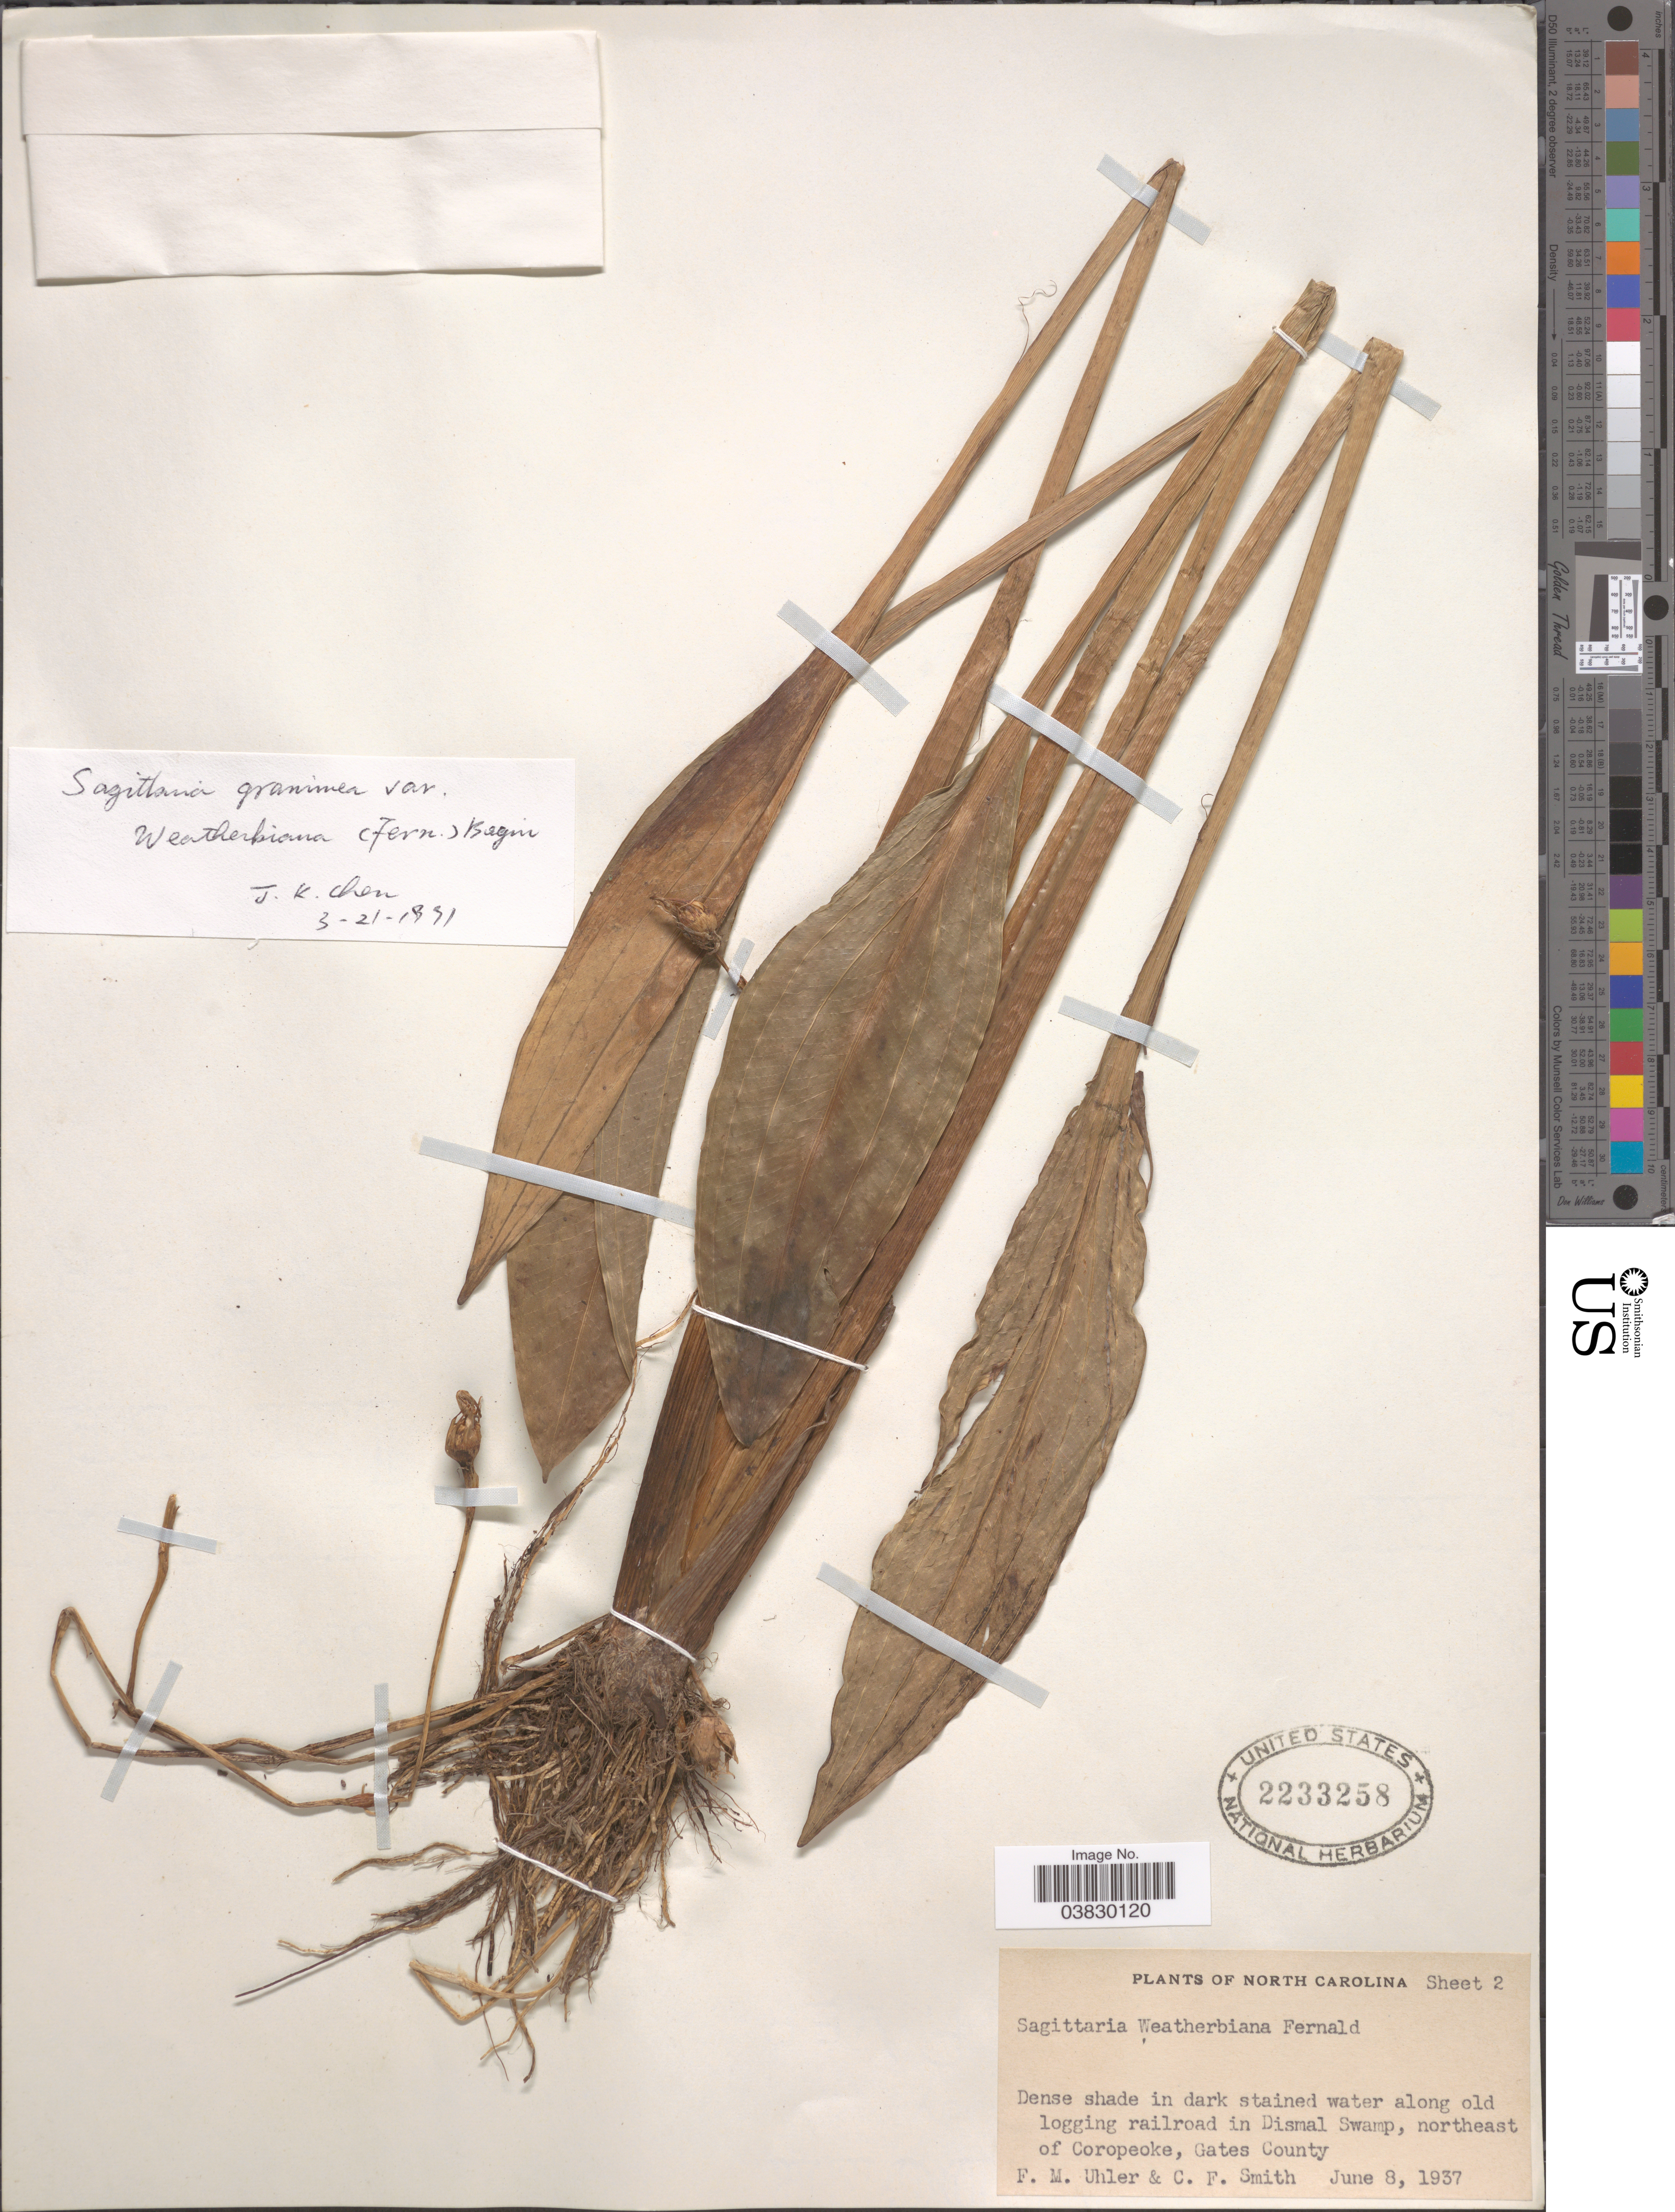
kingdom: Plantae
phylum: Tracheophyta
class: Liliopsida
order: Alismatales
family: Alismataceae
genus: Sagittaria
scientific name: Sagittaria graminea var. weatherbiana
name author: (Fernald) Bogin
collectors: F. M. Uhler & S.F. Smith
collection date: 1937-06-08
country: United States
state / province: North Carolina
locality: Along old logging railroad in Dismal Swamp, northeast of Coropeoke, Gates County.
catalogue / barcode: US 2233258